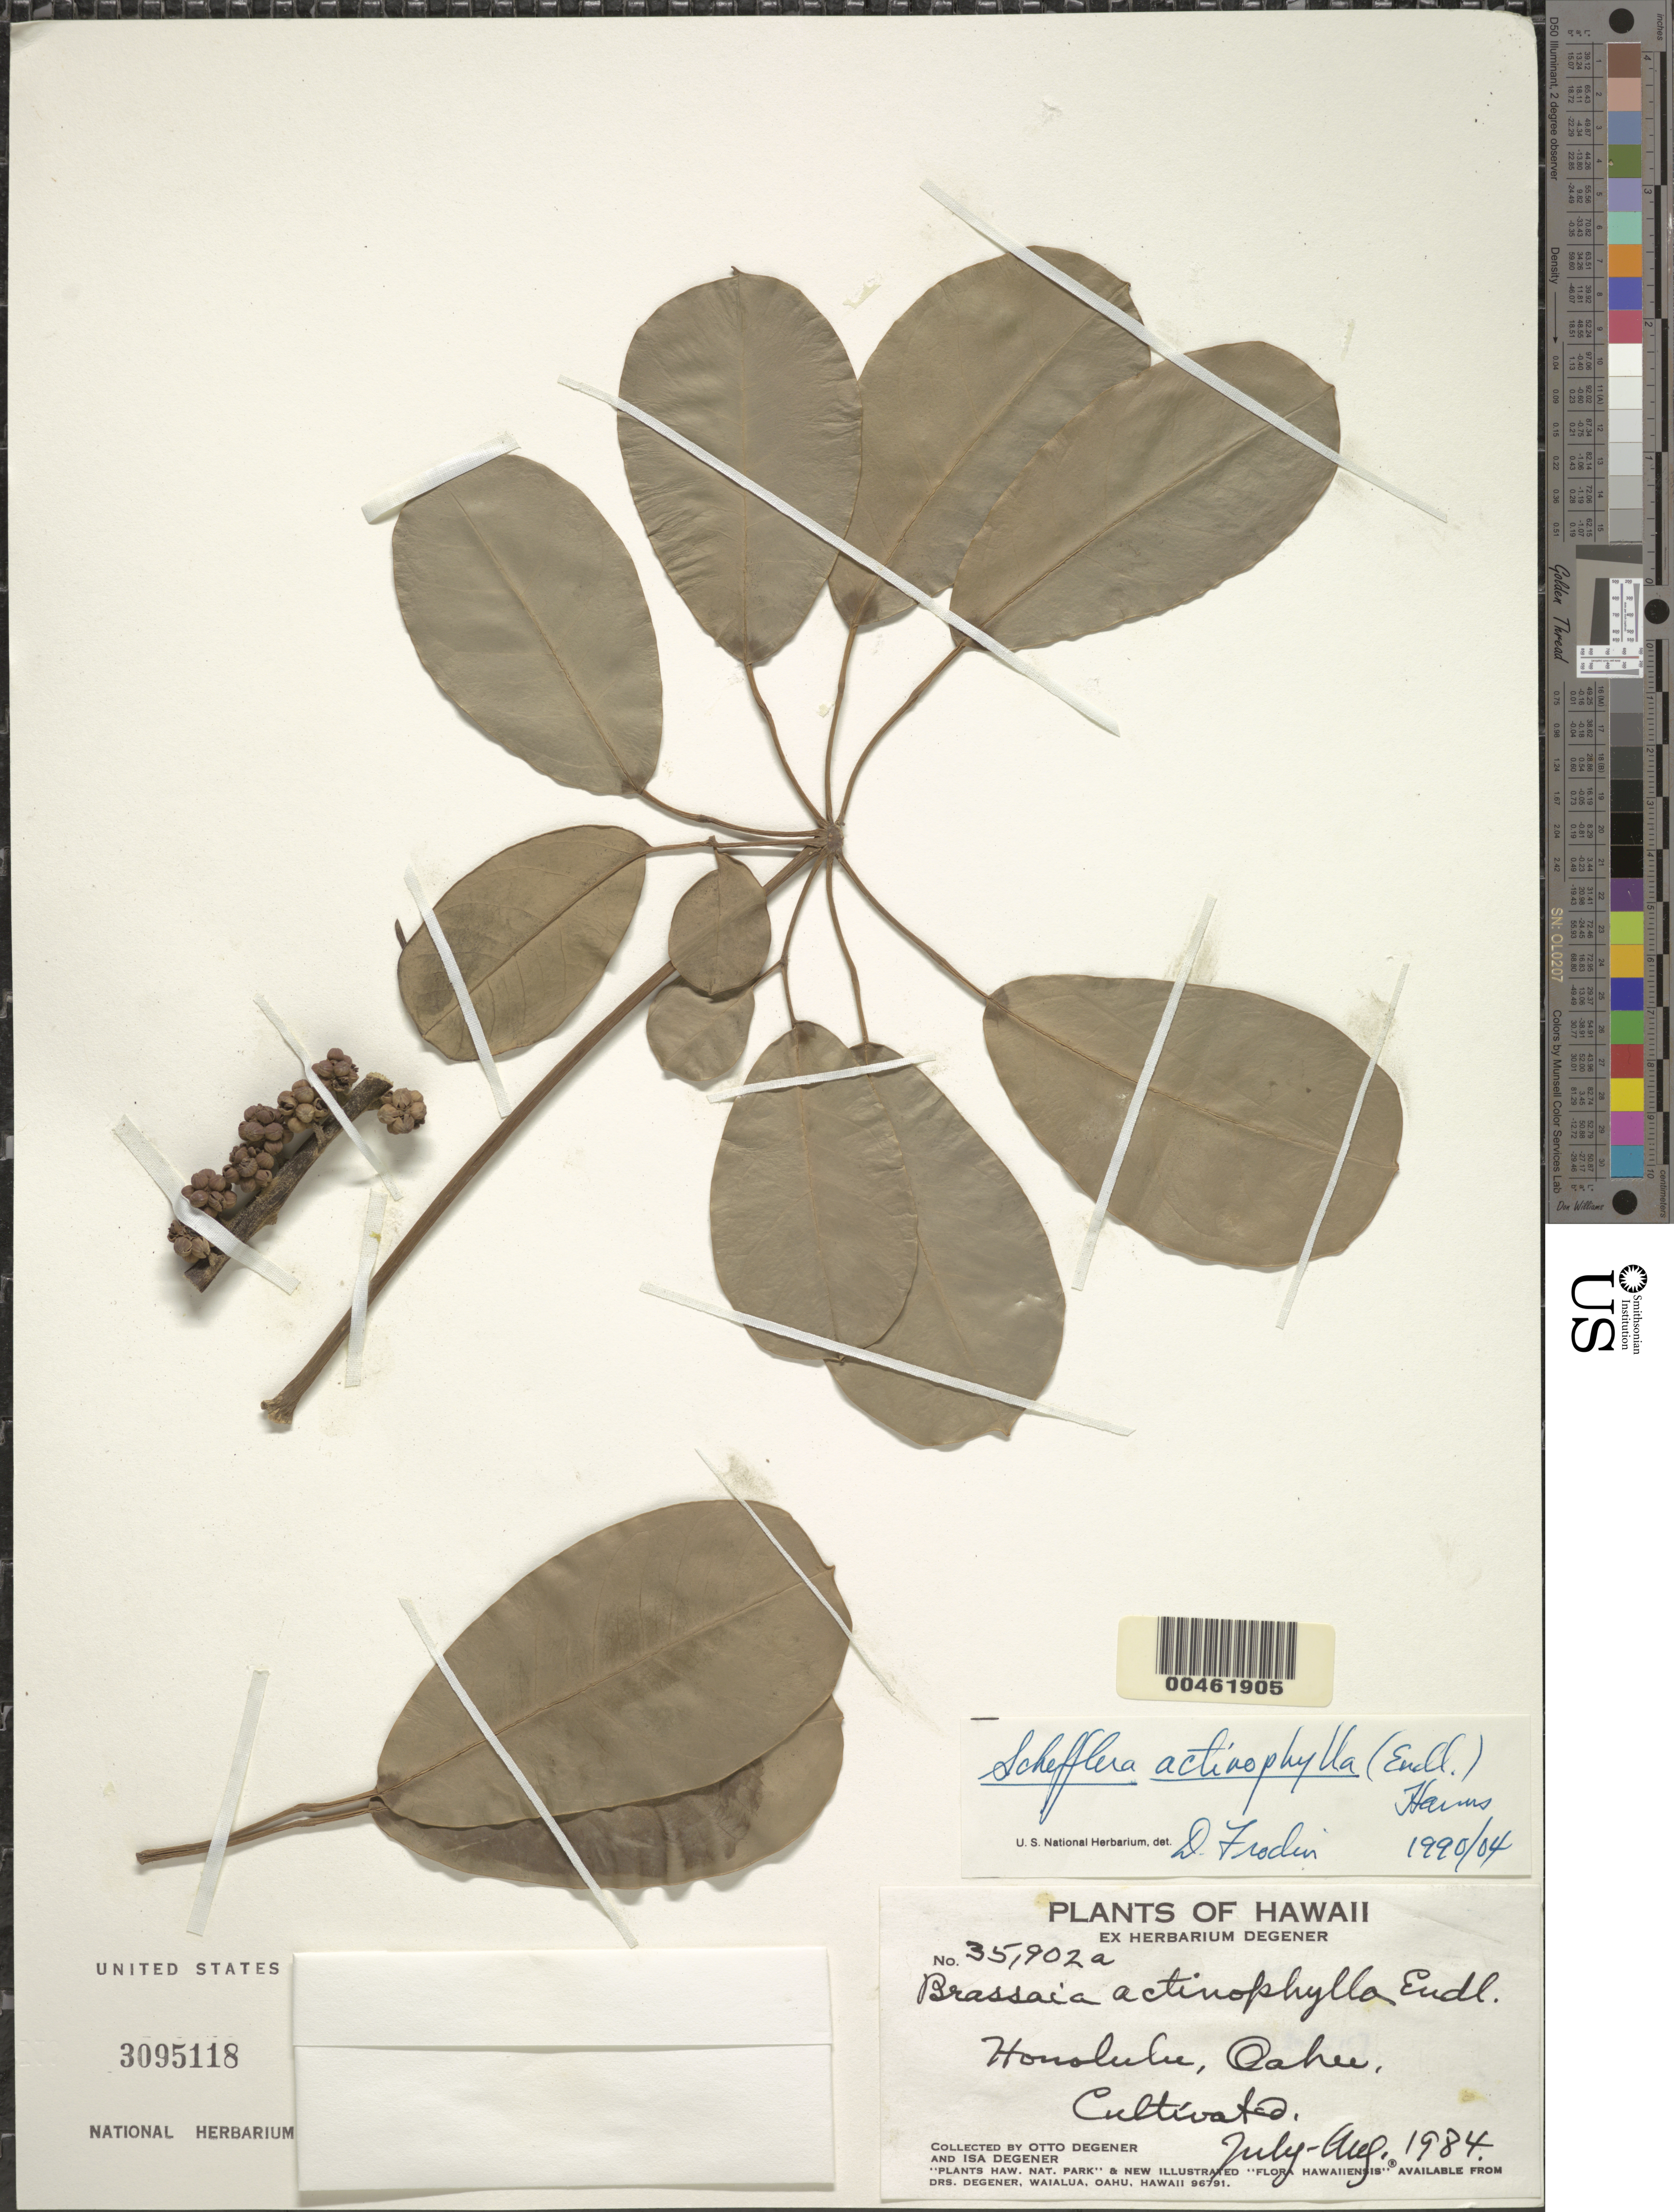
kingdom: Plantae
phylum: Tracheophyta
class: Magnoliopsida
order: Apiales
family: Araliaceae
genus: Heptapleurum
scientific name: Heptapleurum actinophyllum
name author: (Endl.) Lowry & G. M. Plunkett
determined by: Wagner, W. L., (BOT), Smithsonian Institution - National Museum of Natural History (UNITED STATES)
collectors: O. Degener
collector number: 35902a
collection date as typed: Jul 1984 to Aug 1984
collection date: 1984-07/1984-08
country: United States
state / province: Hawaii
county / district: Honolulu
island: Oahu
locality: Honolulu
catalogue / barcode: US 3095118